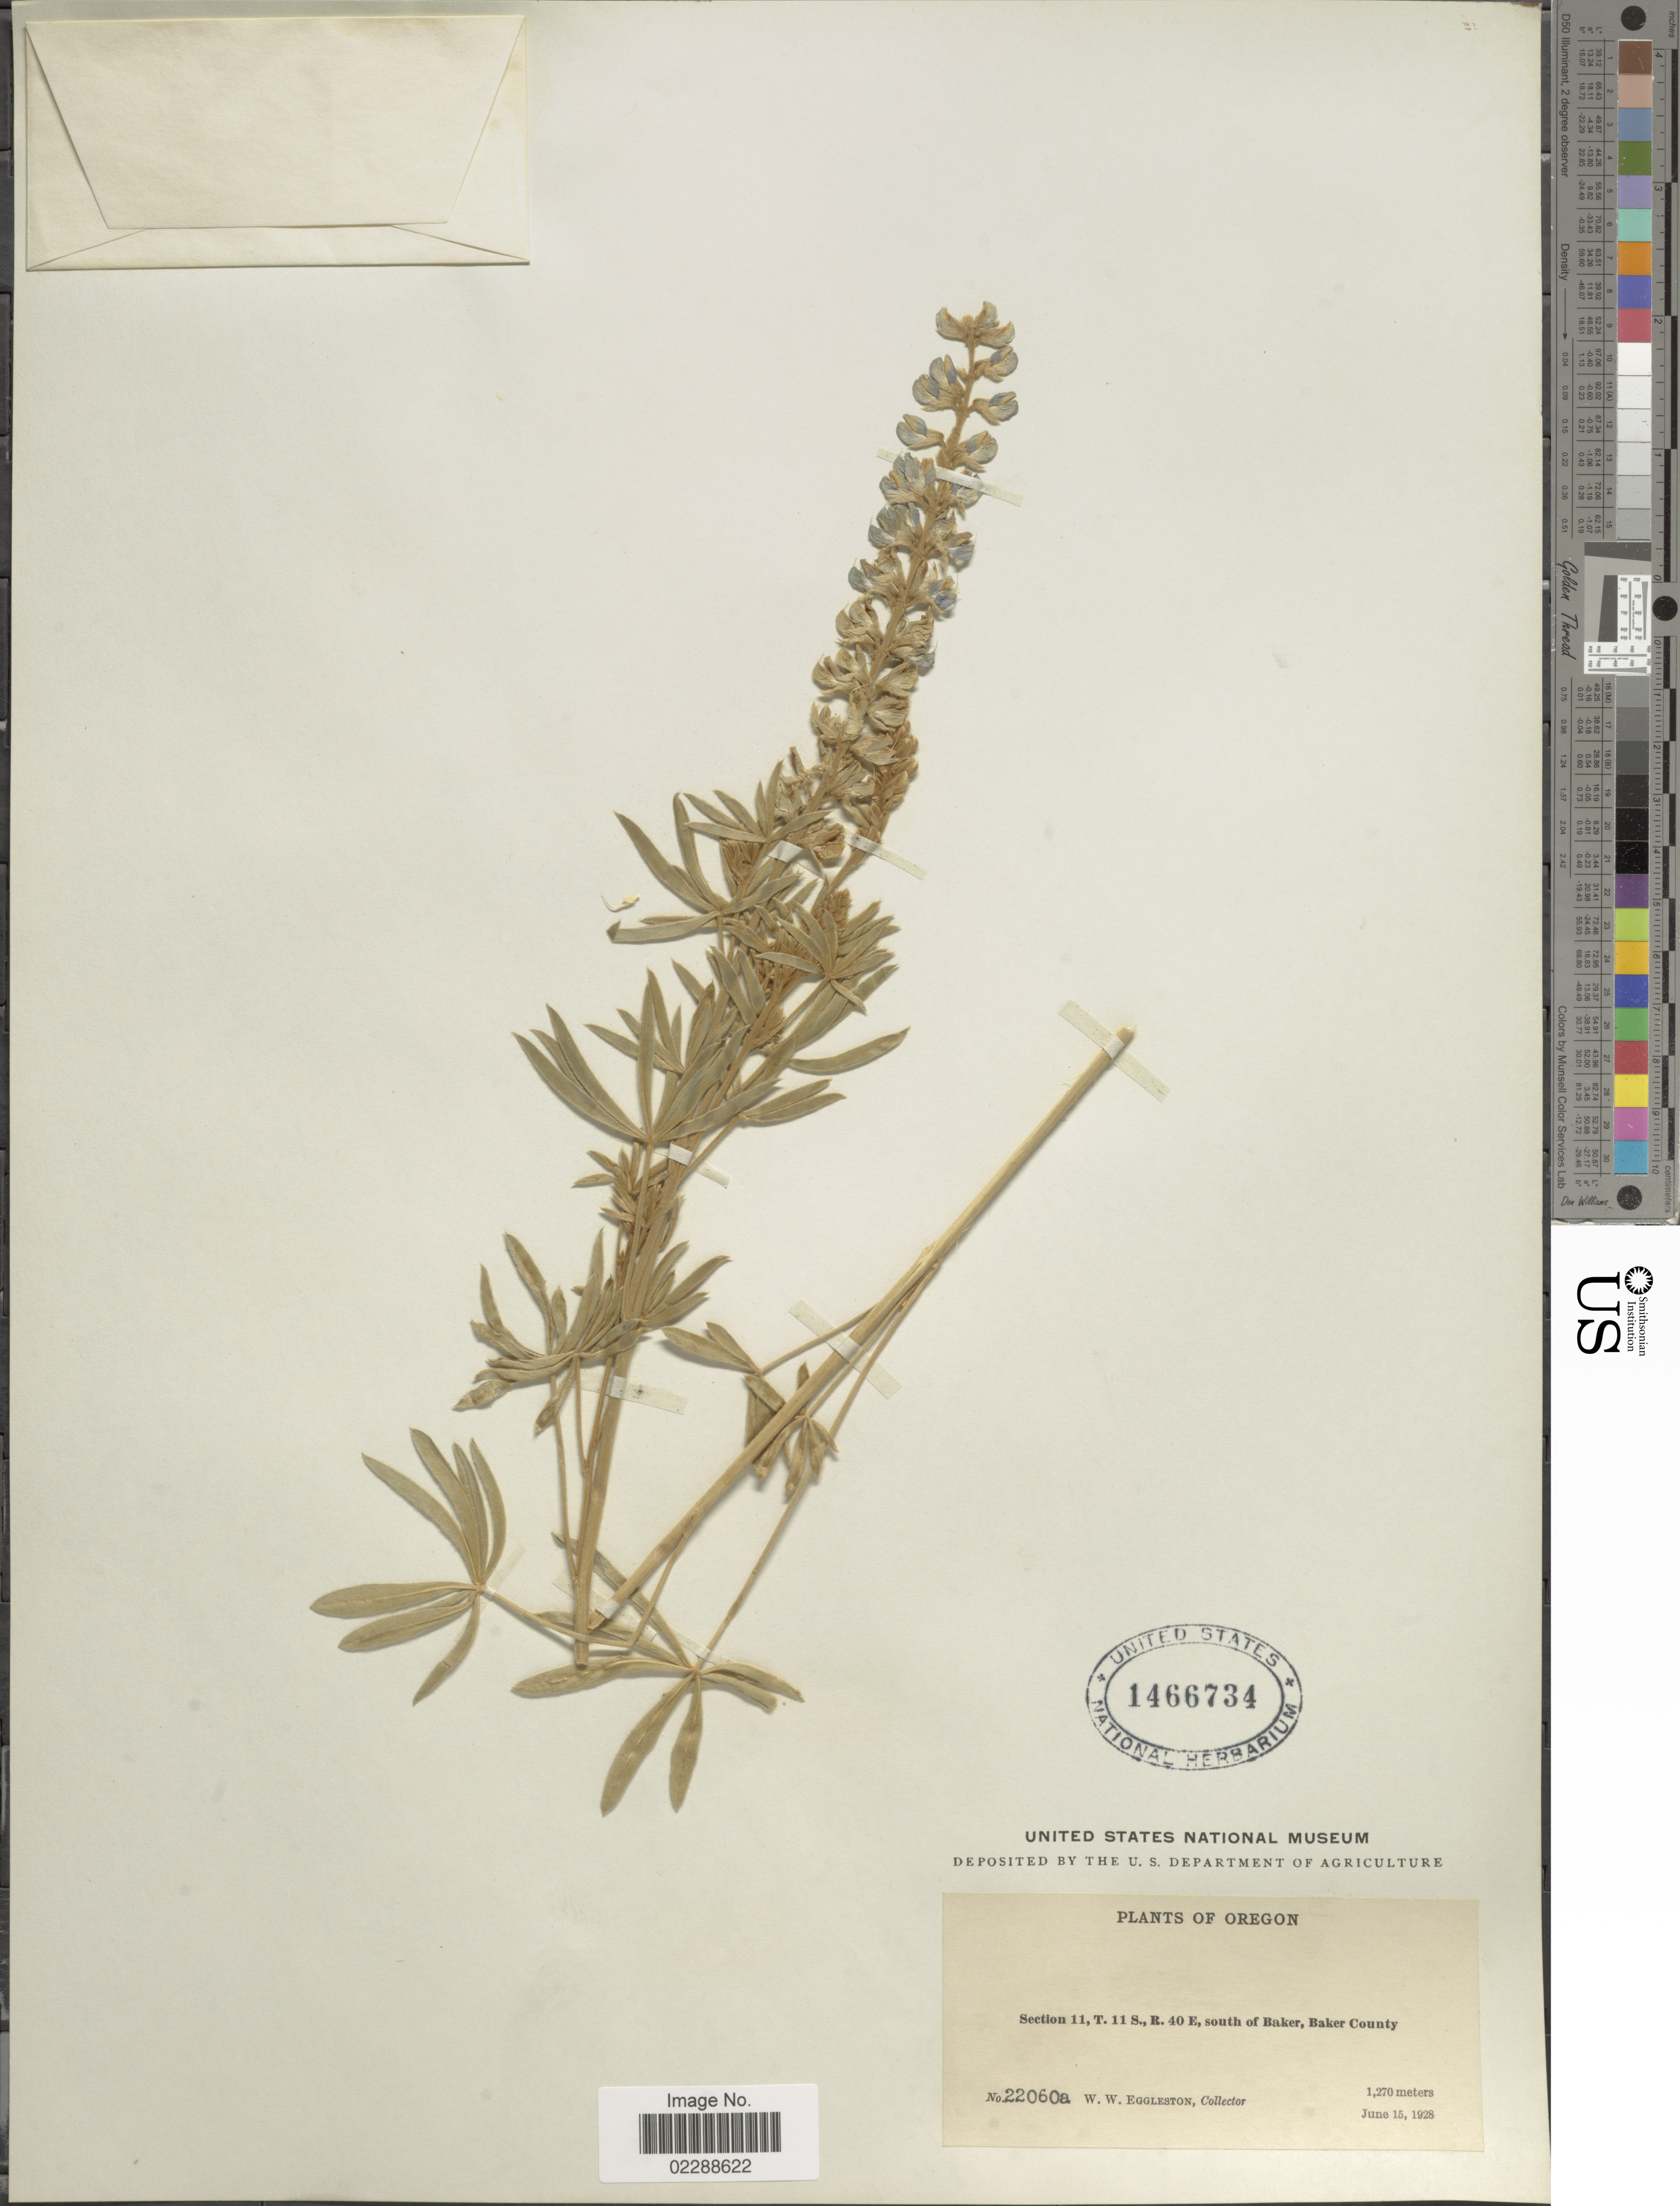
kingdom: Plantae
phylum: Tracheophyta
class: Magnoliopsida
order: Fabales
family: Fabaceae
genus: Lupinus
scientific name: Lupinus sp.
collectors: W. W. Eggleston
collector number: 22060a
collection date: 1928-06-15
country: United States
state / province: Oregon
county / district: Baker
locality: Section 11, T.11 S., R. 40 E, south of Baker, Baker County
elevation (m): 1270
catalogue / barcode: US 1466734